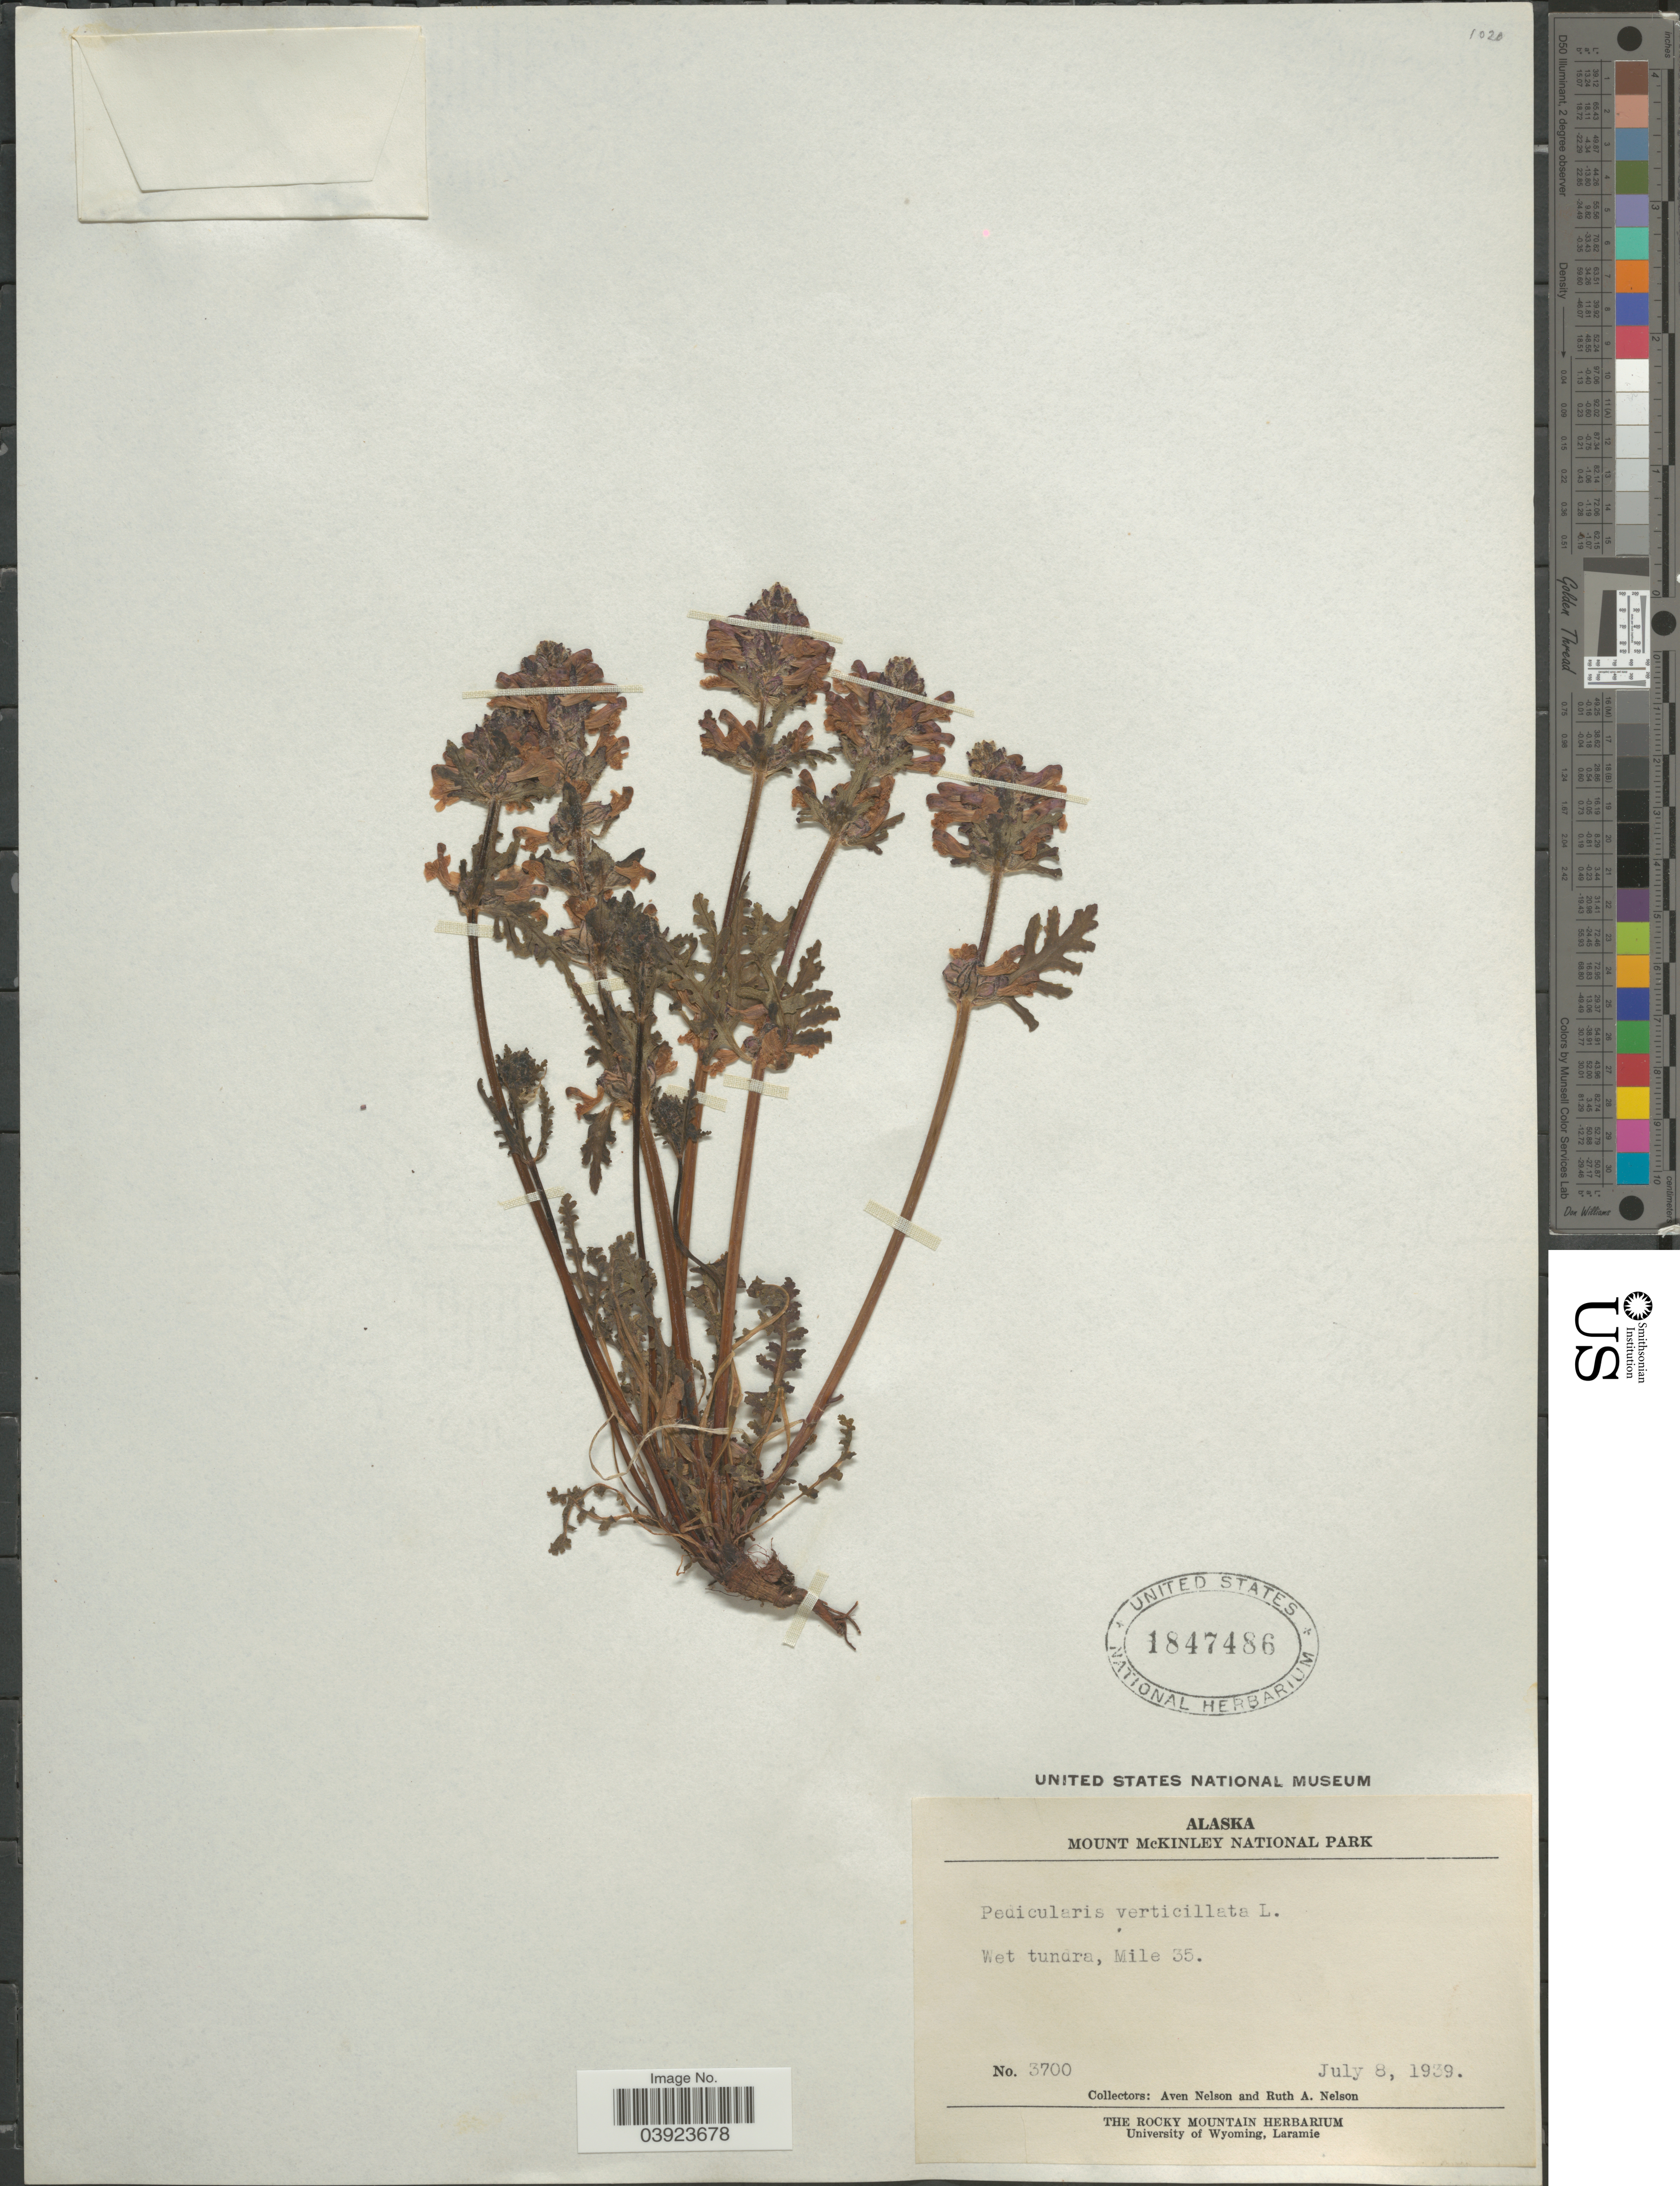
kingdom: Plantae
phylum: Tracheophyta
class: Magnoliopsida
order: Lamiales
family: Orobanchaceae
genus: Pedicularis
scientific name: Pedicularis verticillata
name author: L.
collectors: A. Nelson & R. A. Nelson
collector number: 3700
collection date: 1939-07-08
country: United States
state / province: Alaska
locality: Mount McKinley National Park. Wet tundra, Mile 35.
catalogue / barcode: US 1847486